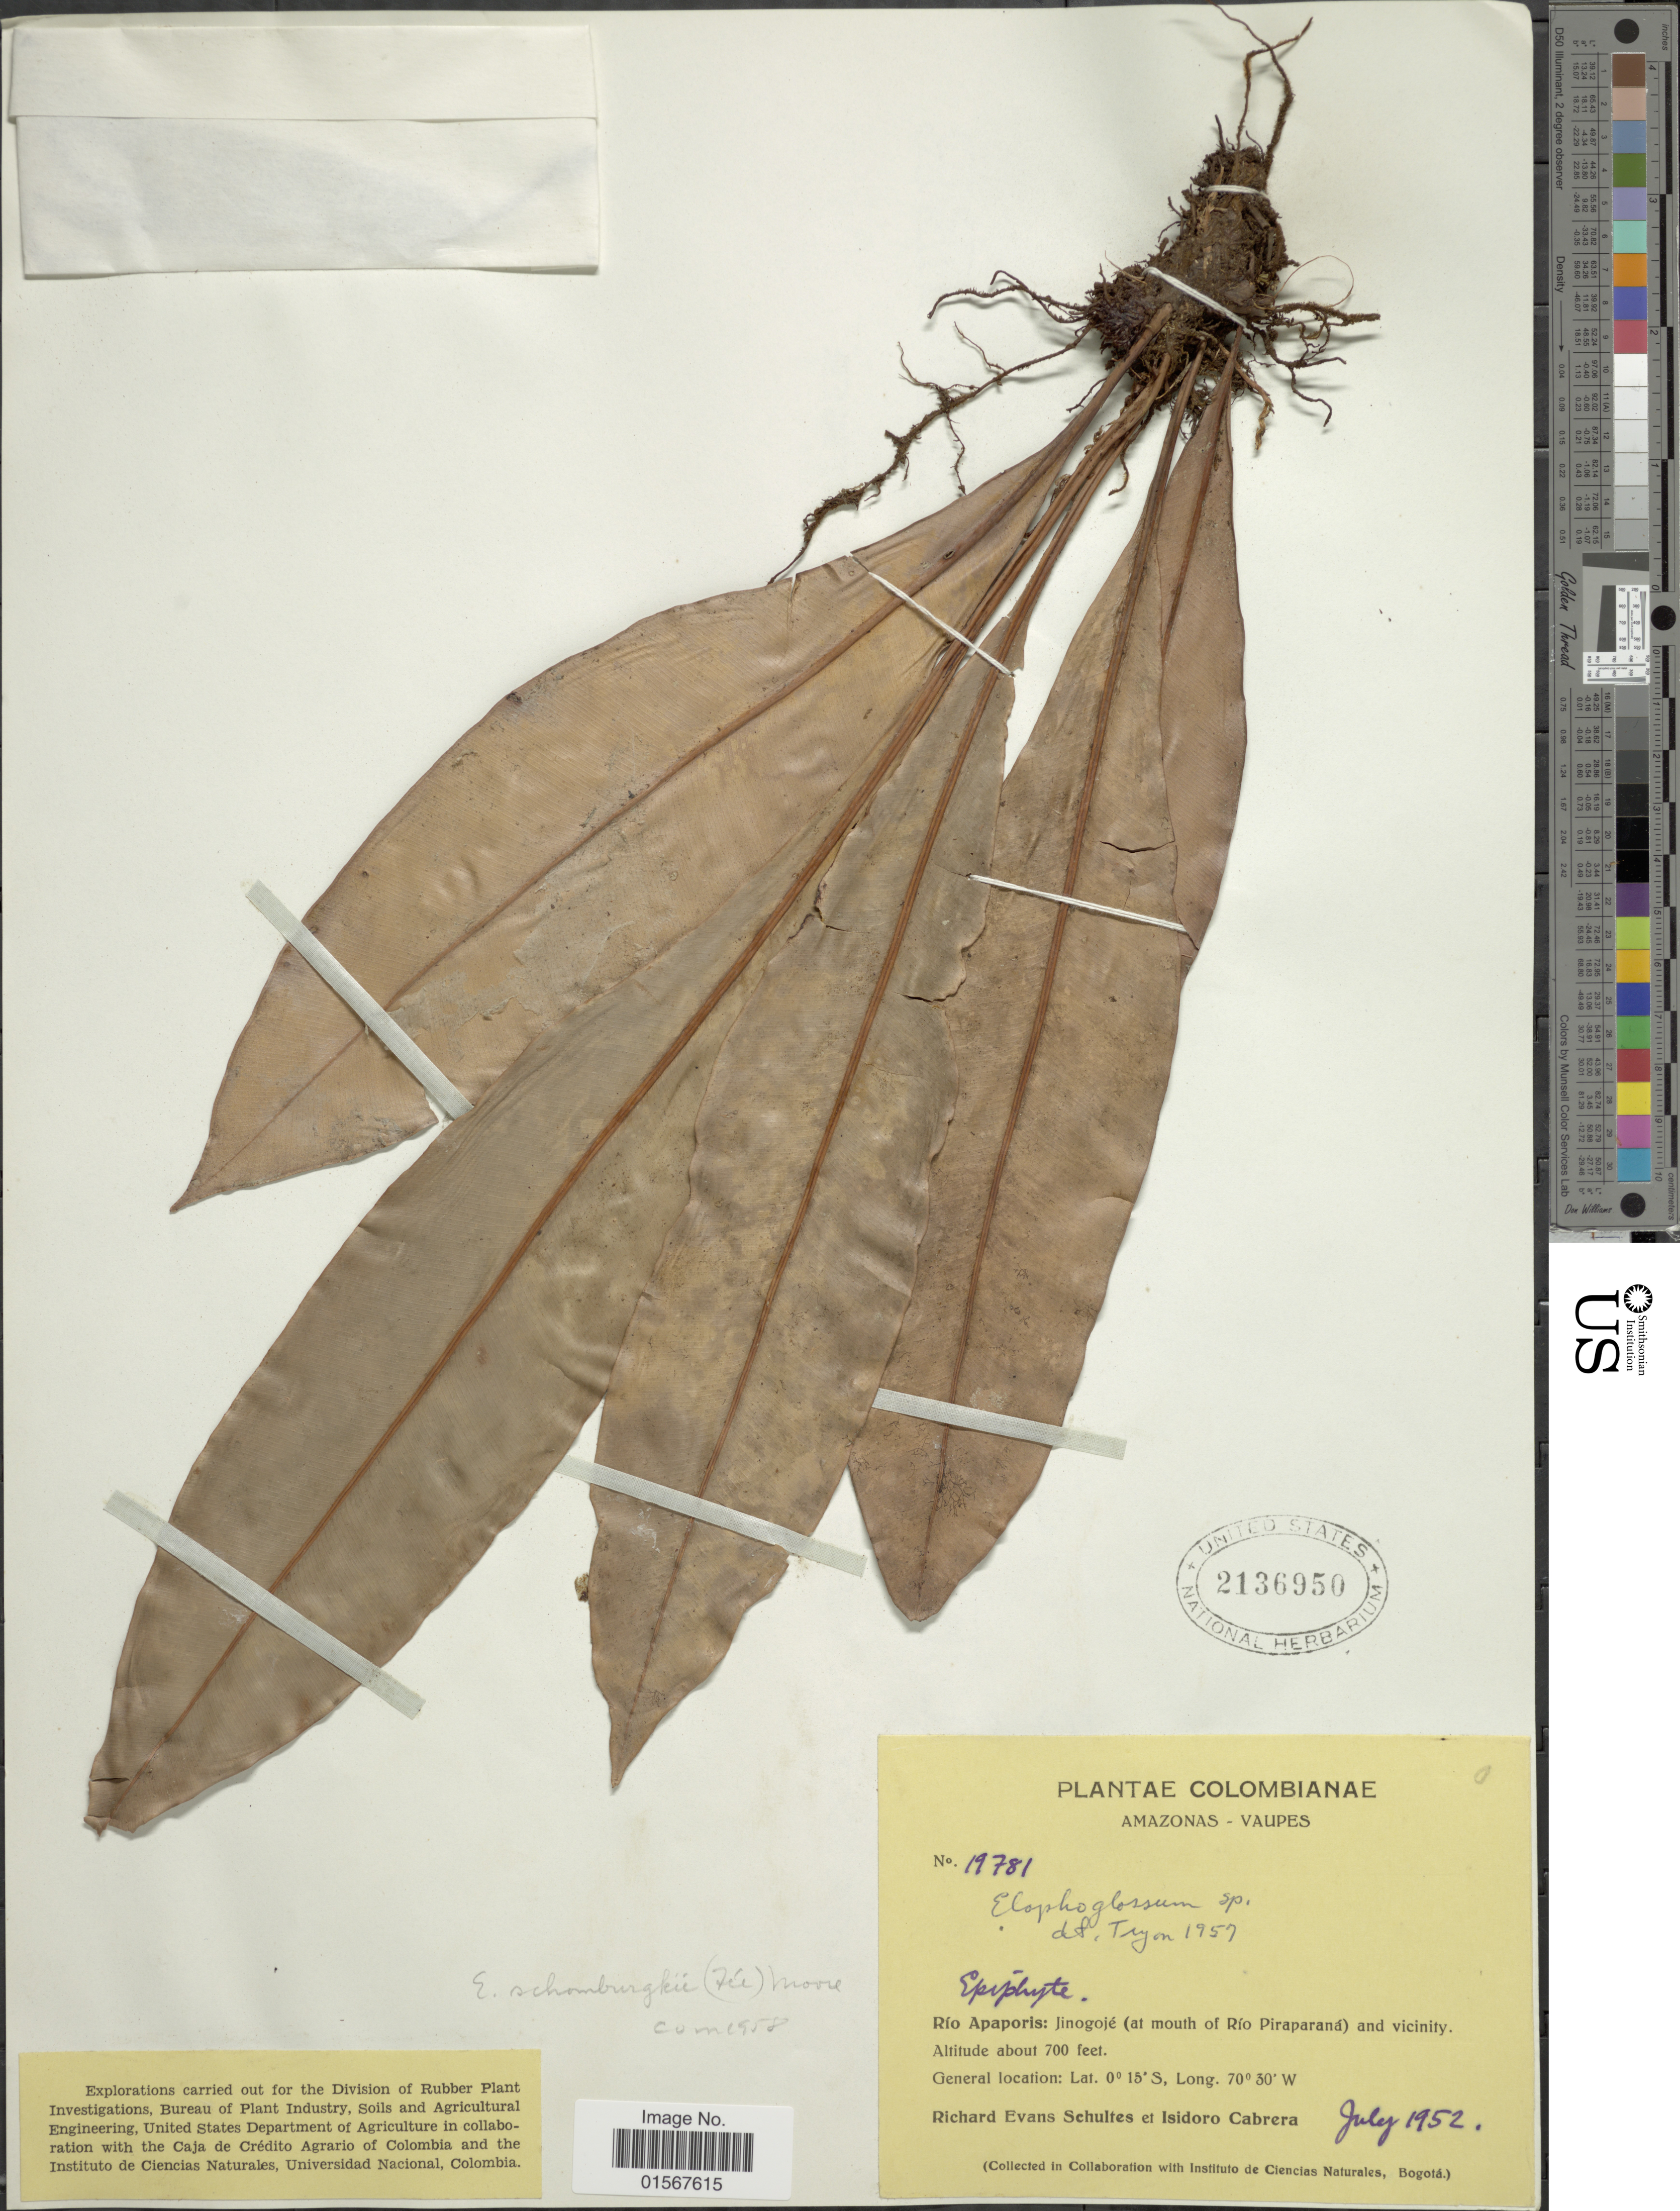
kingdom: Plantae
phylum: Tracheophyta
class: Polypodiopsida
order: Polypodiales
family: Dryopteridaceae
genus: Elaphoglossum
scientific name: Elaphoglossum schomburbkii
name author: (Fée) T. Moore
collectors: R. E. Schultes & I. Cabrera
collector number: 19781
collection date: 1952-07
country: Colombia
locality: Rio Apaporis: Jinogoje (at mouth of Rio Piraparana) and vicinity, Amazonas-Vaupes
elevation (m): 213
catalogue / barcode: US 2136950